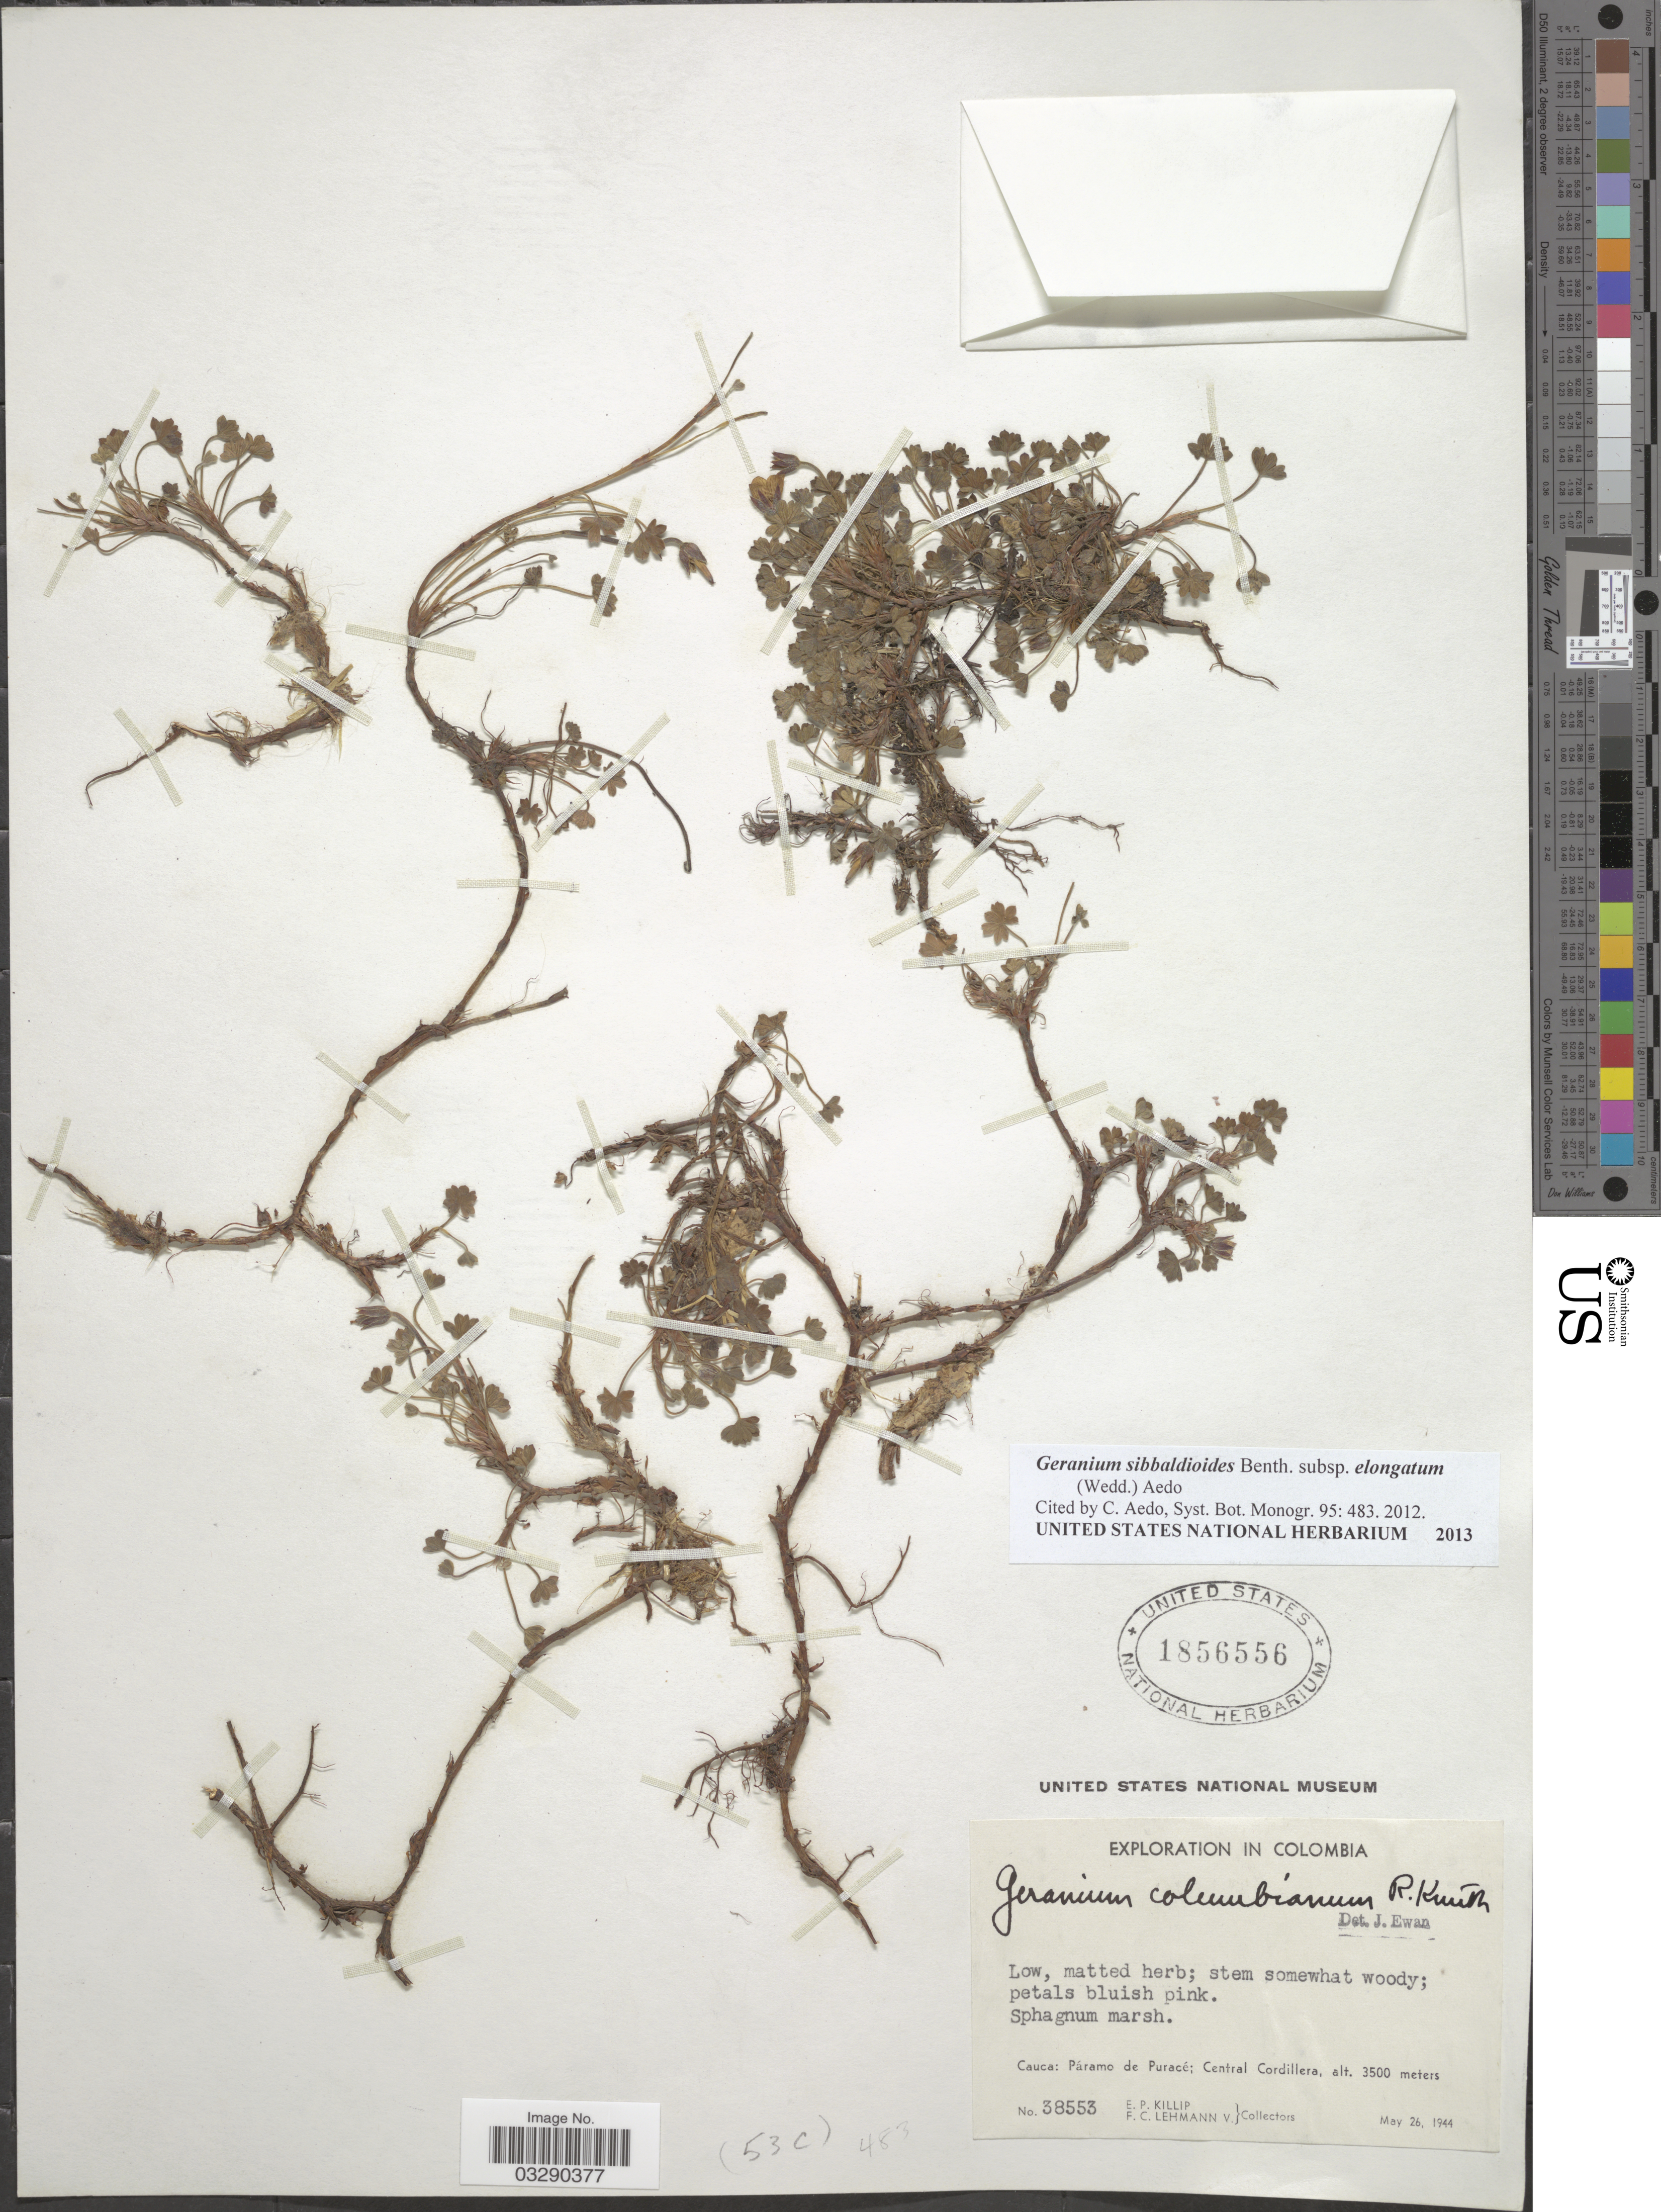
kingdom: Plantae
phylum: Tracheophyta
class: Magnoliopsida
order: Geraniales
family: Geraniaceae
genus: Geranium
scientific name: Geranium sibbaldioides subsp. elongatum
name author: (Wedd.) Aedo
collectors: E. P. Killip & F. C. Lehmann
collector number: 38553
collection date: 1944-05-26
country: Colombia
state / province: Cauca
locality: Páramo de Puracé; Central Cordillera.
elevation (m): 3500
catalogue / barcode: US 1856556